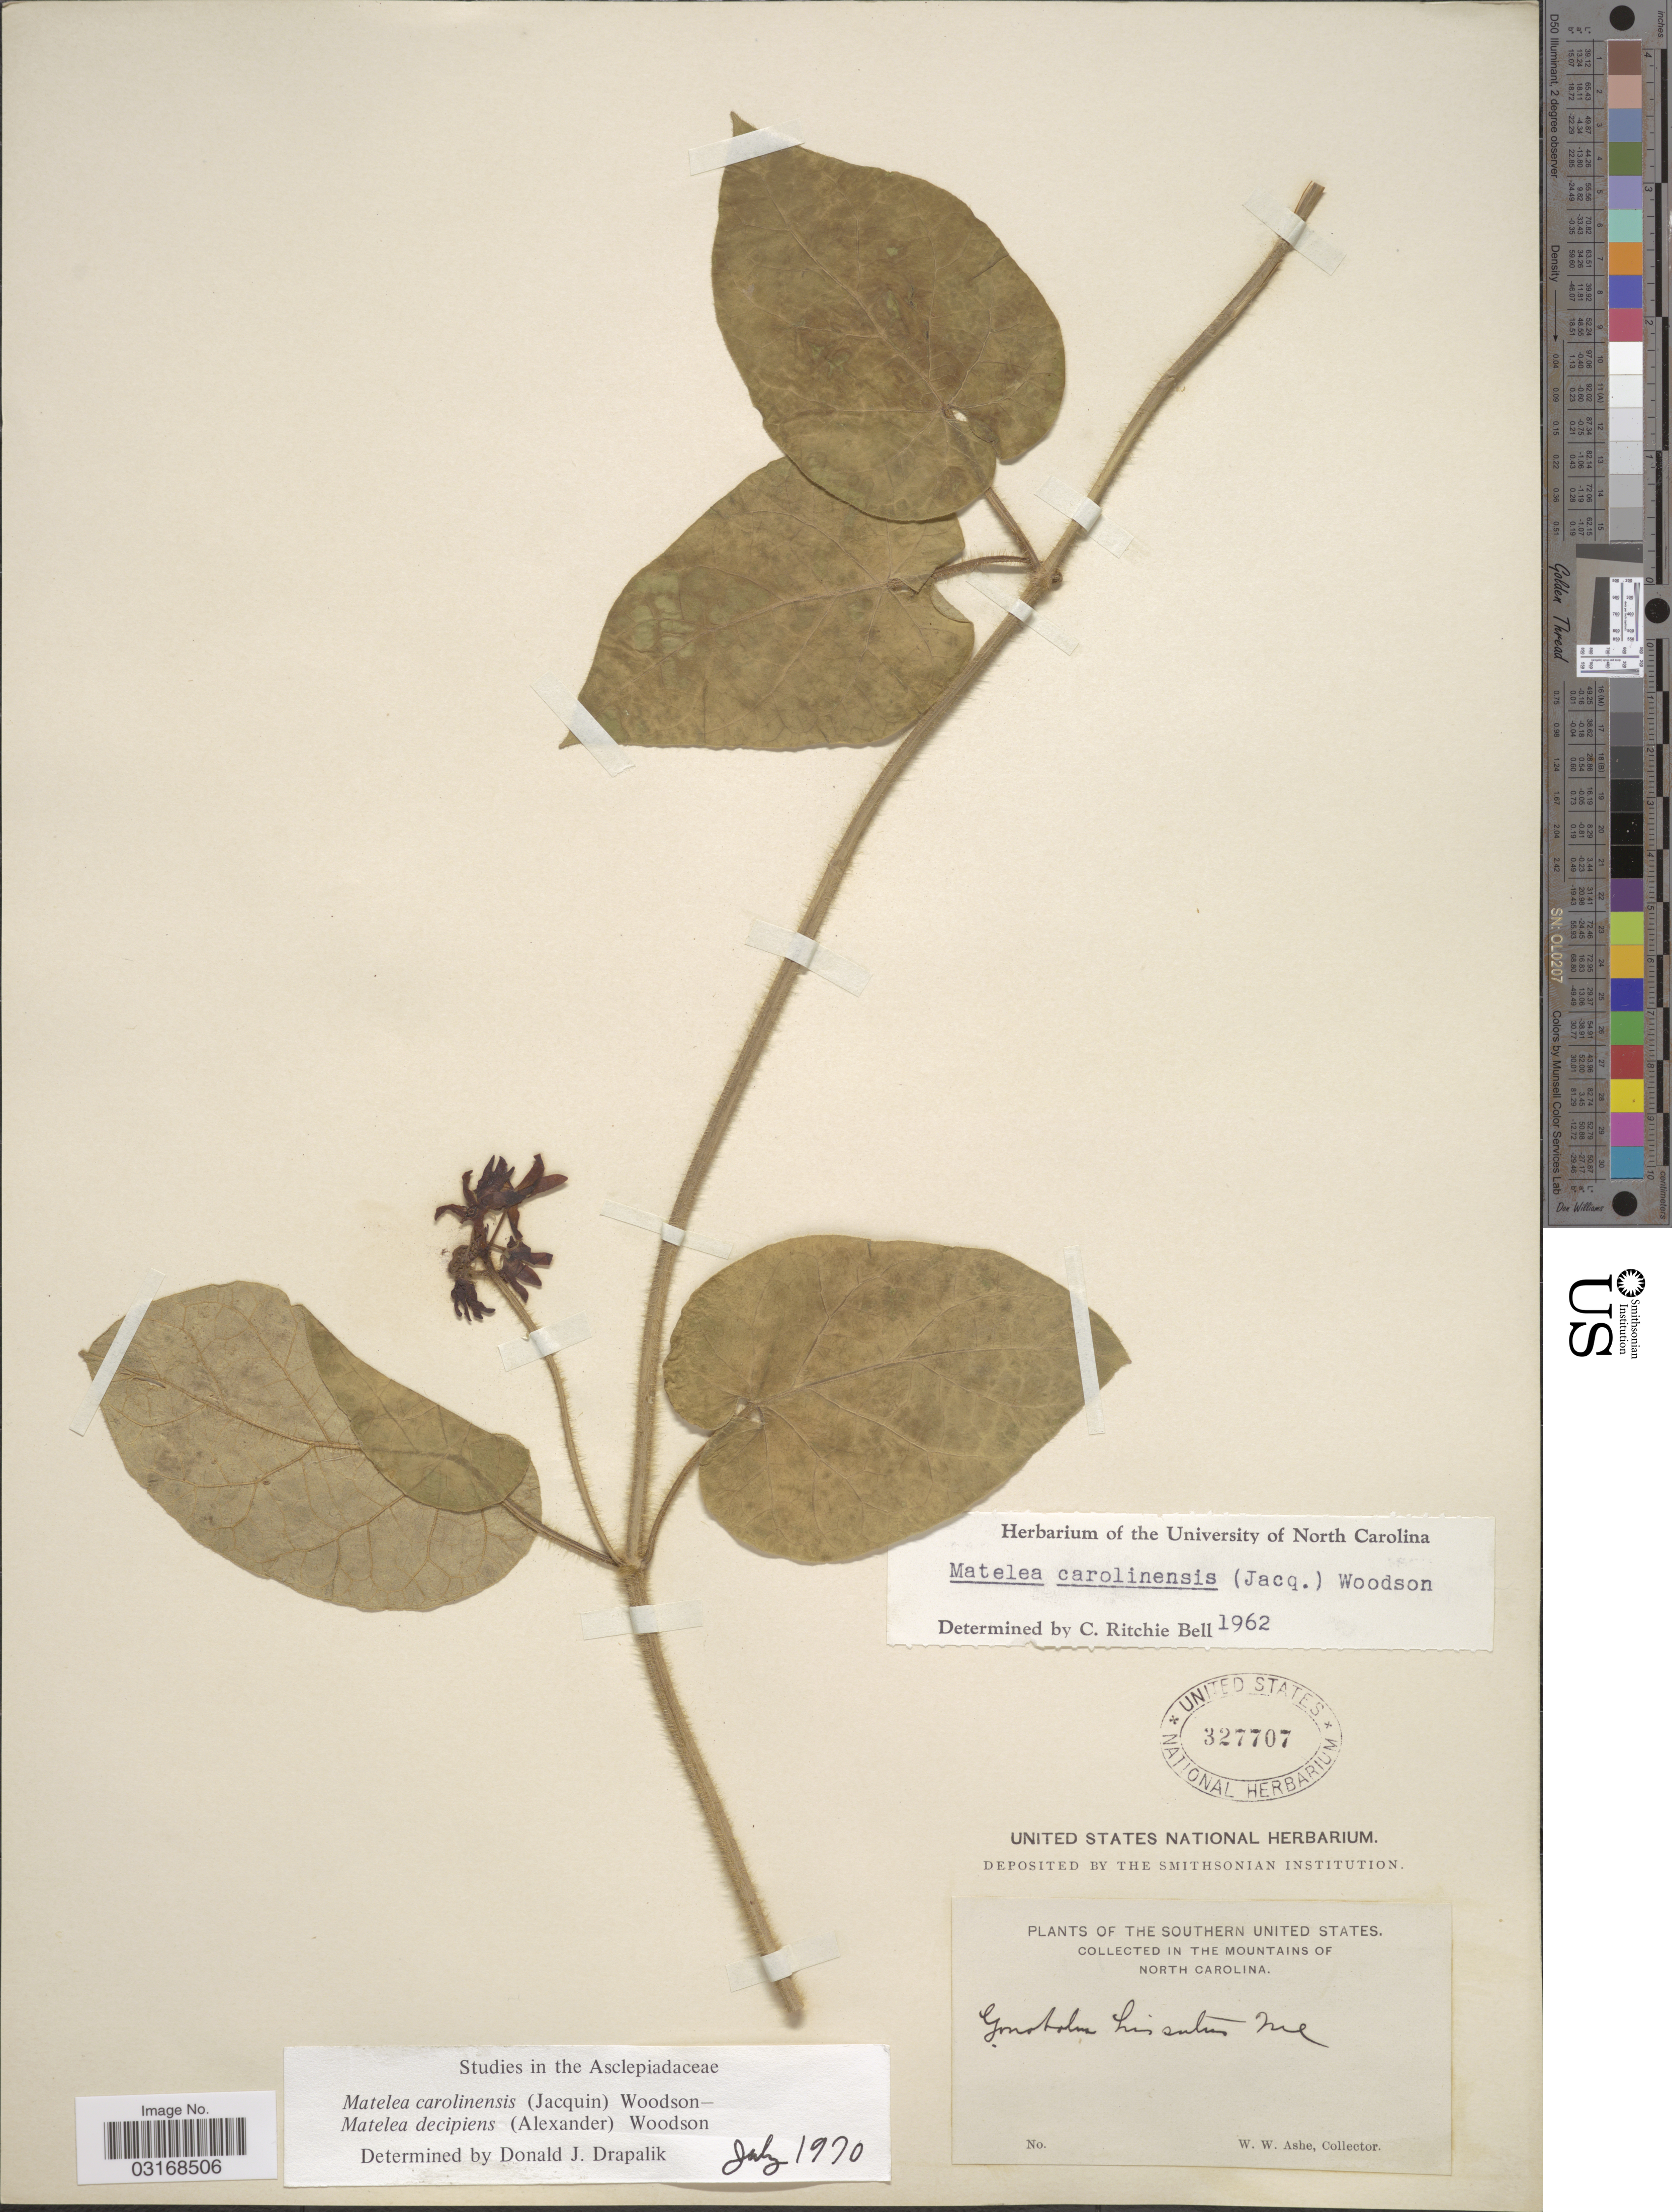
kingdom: Plantae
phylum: Tracheophyta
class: Magnoliopsida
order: Gentianales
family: Apocynaceae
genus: Matelea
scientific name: Matelea carolinensis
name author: (Jacq.) Woodson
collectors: W. W. Ashe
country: United States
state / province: North Carolina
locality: The Southern United States. Mountains of North Carolina.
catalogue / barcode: US 327707